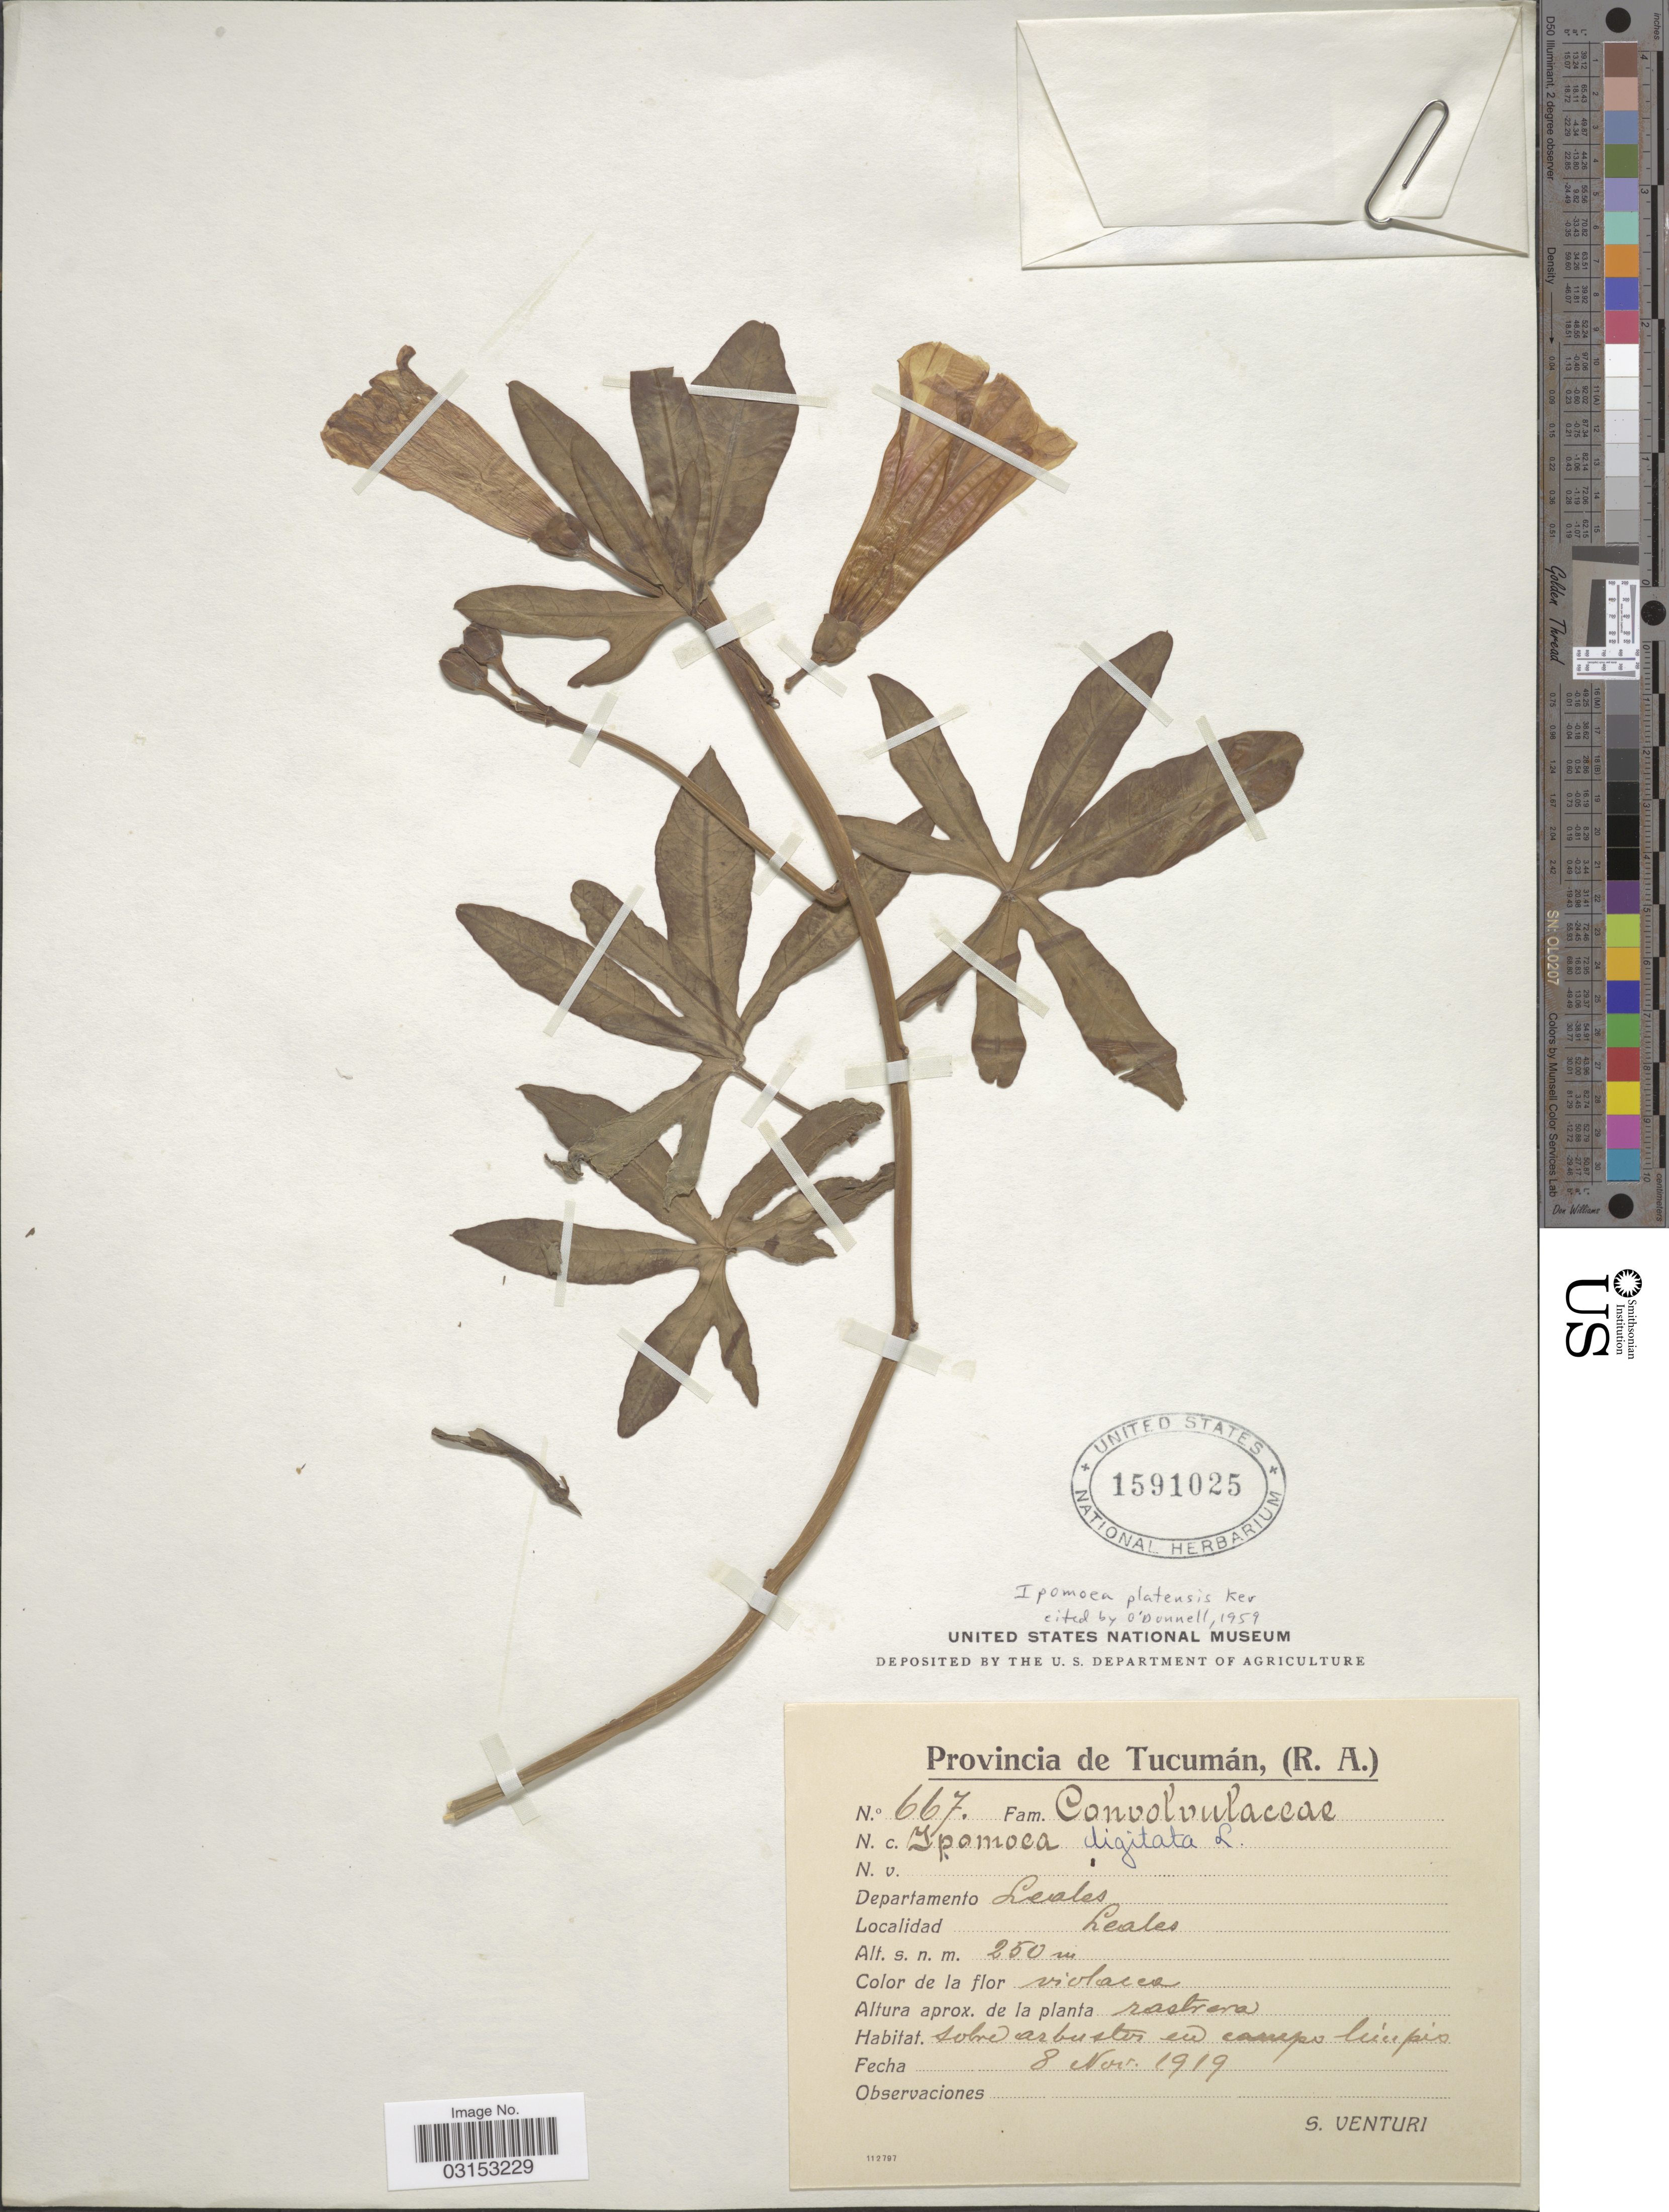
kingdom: Plantae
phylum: Tracheophyta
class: Magnoliopsida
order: Solanales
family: Convolvulaceae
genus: Ipomoea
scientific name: Ipomoea platensis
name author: Ker Gawl.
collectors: S. Venturi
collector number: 667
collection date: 1919-11-08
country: Argentina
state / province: Tucuman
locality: Departamento Leales, Leales.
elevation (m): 250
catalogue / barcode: US 1591025